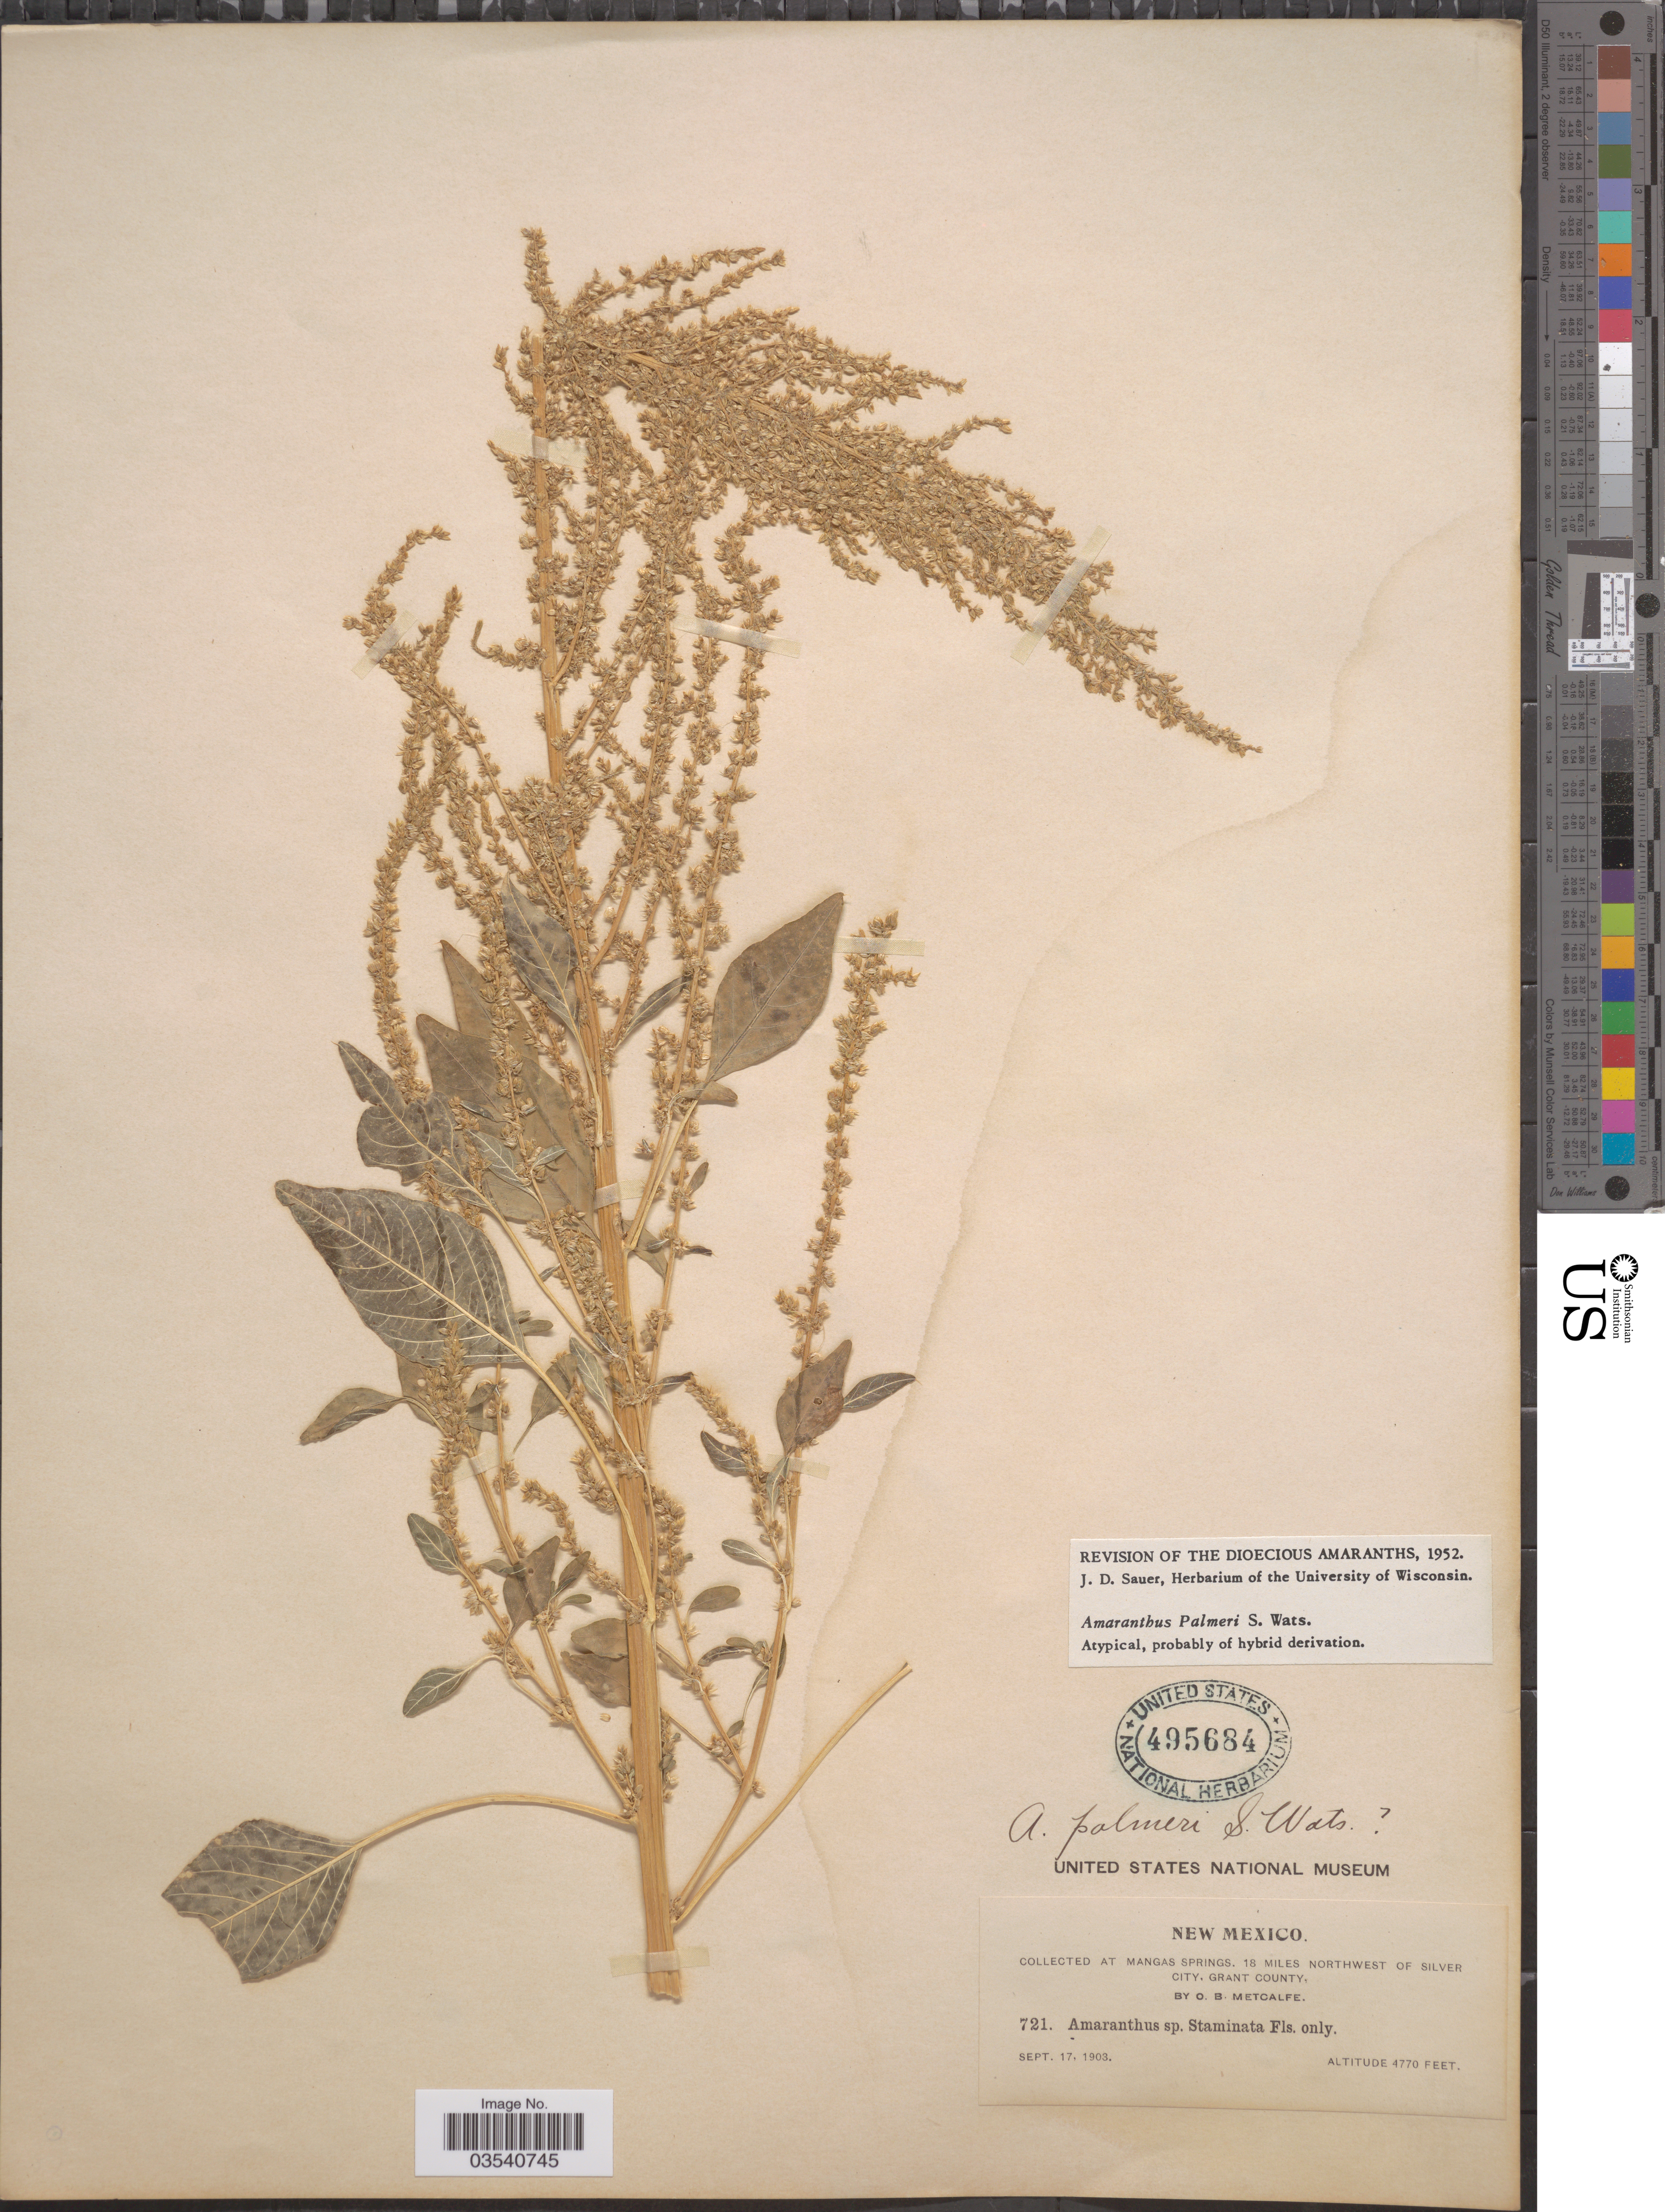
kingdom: Plantae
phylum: Tracheophyta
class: Magnoliopsida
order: Caryophyllales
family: Amaranthaceae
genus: Amaranthus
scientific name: Amaranthus palmeri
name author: S. Watson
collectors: O. B. Metcalfe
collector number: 721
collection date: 1903-09-17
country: United States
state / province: New Mexico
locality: At Mangas Springs, 18 miles northwest of Silver City, Grant County.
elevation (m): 1454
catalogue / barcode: US 495684